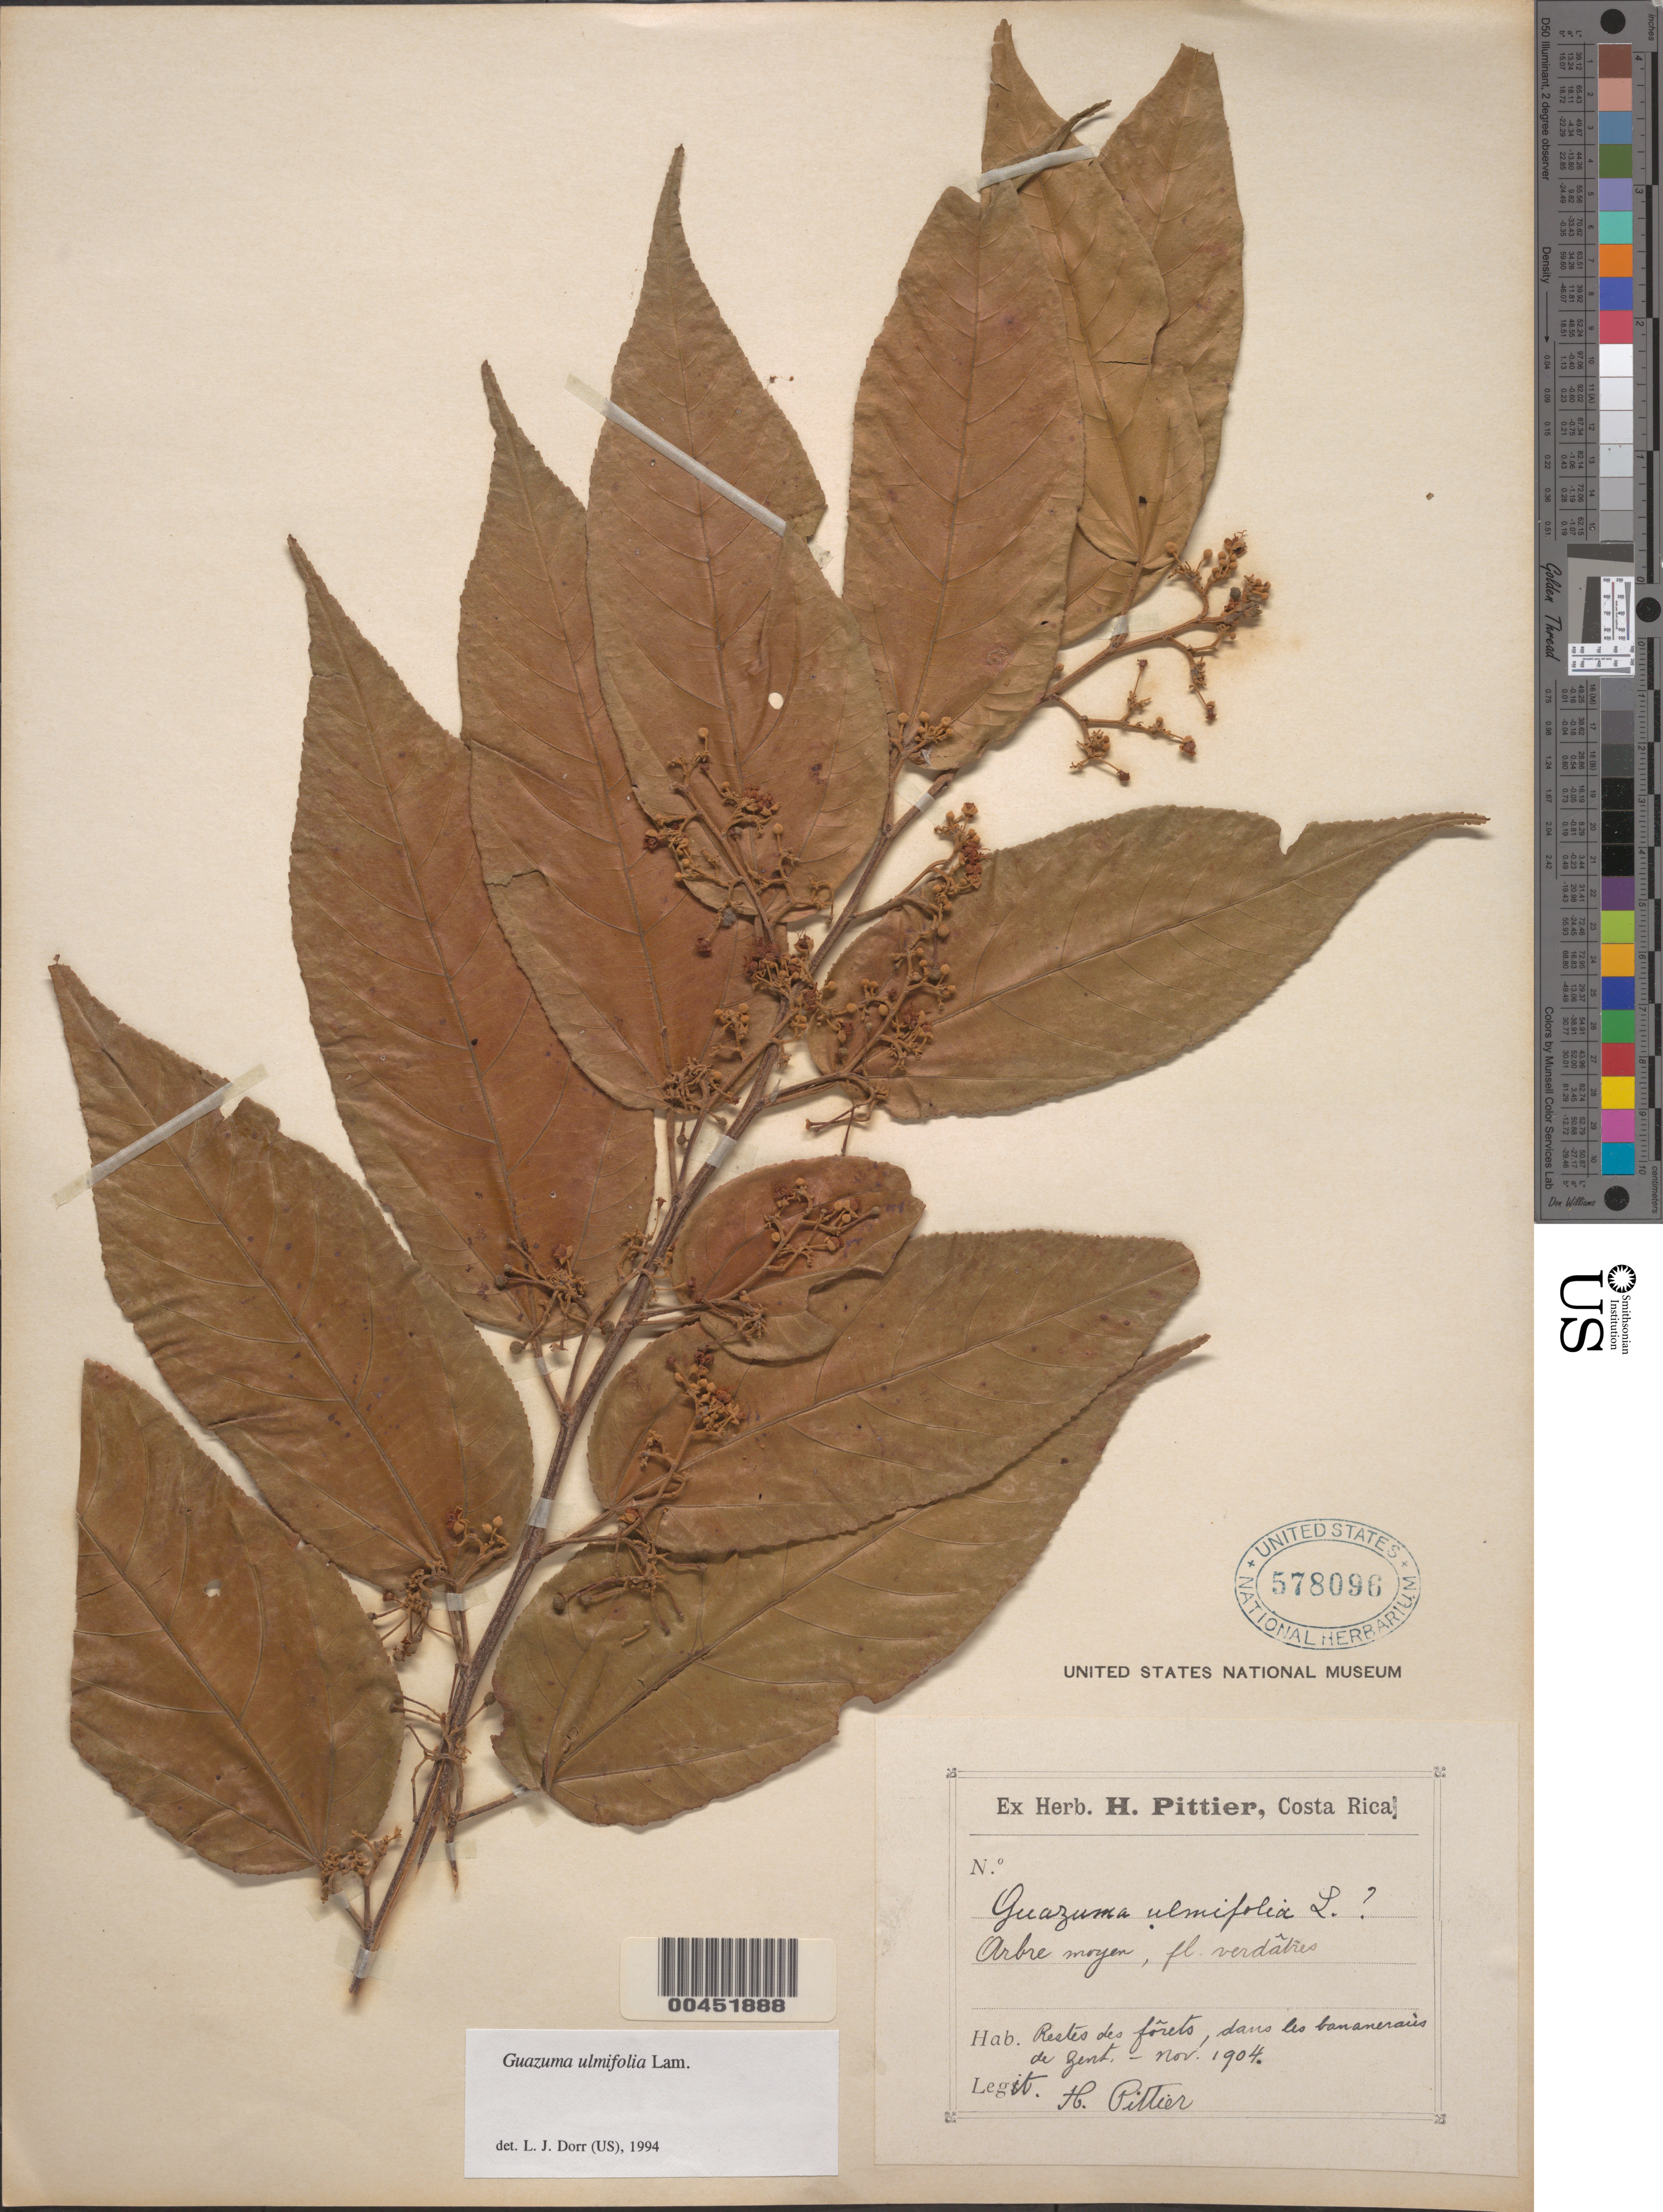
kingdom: Plantae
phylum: Tracheophyta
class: Magnoliopsida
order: Malvales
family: Malvaceae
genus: Guazuma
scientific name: Guazuma ulmifolia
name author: Lam.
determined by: Dorr, L. J., (BOT), Smithsonian Institution - National Museum of Natural History (UNITED STATES)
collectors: H. F. Pittier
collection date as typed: Nov 1904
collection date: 1904-11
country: Costa Rica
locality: Restes des forets, dans les bananeraùs de Zent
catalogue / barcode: US 578096